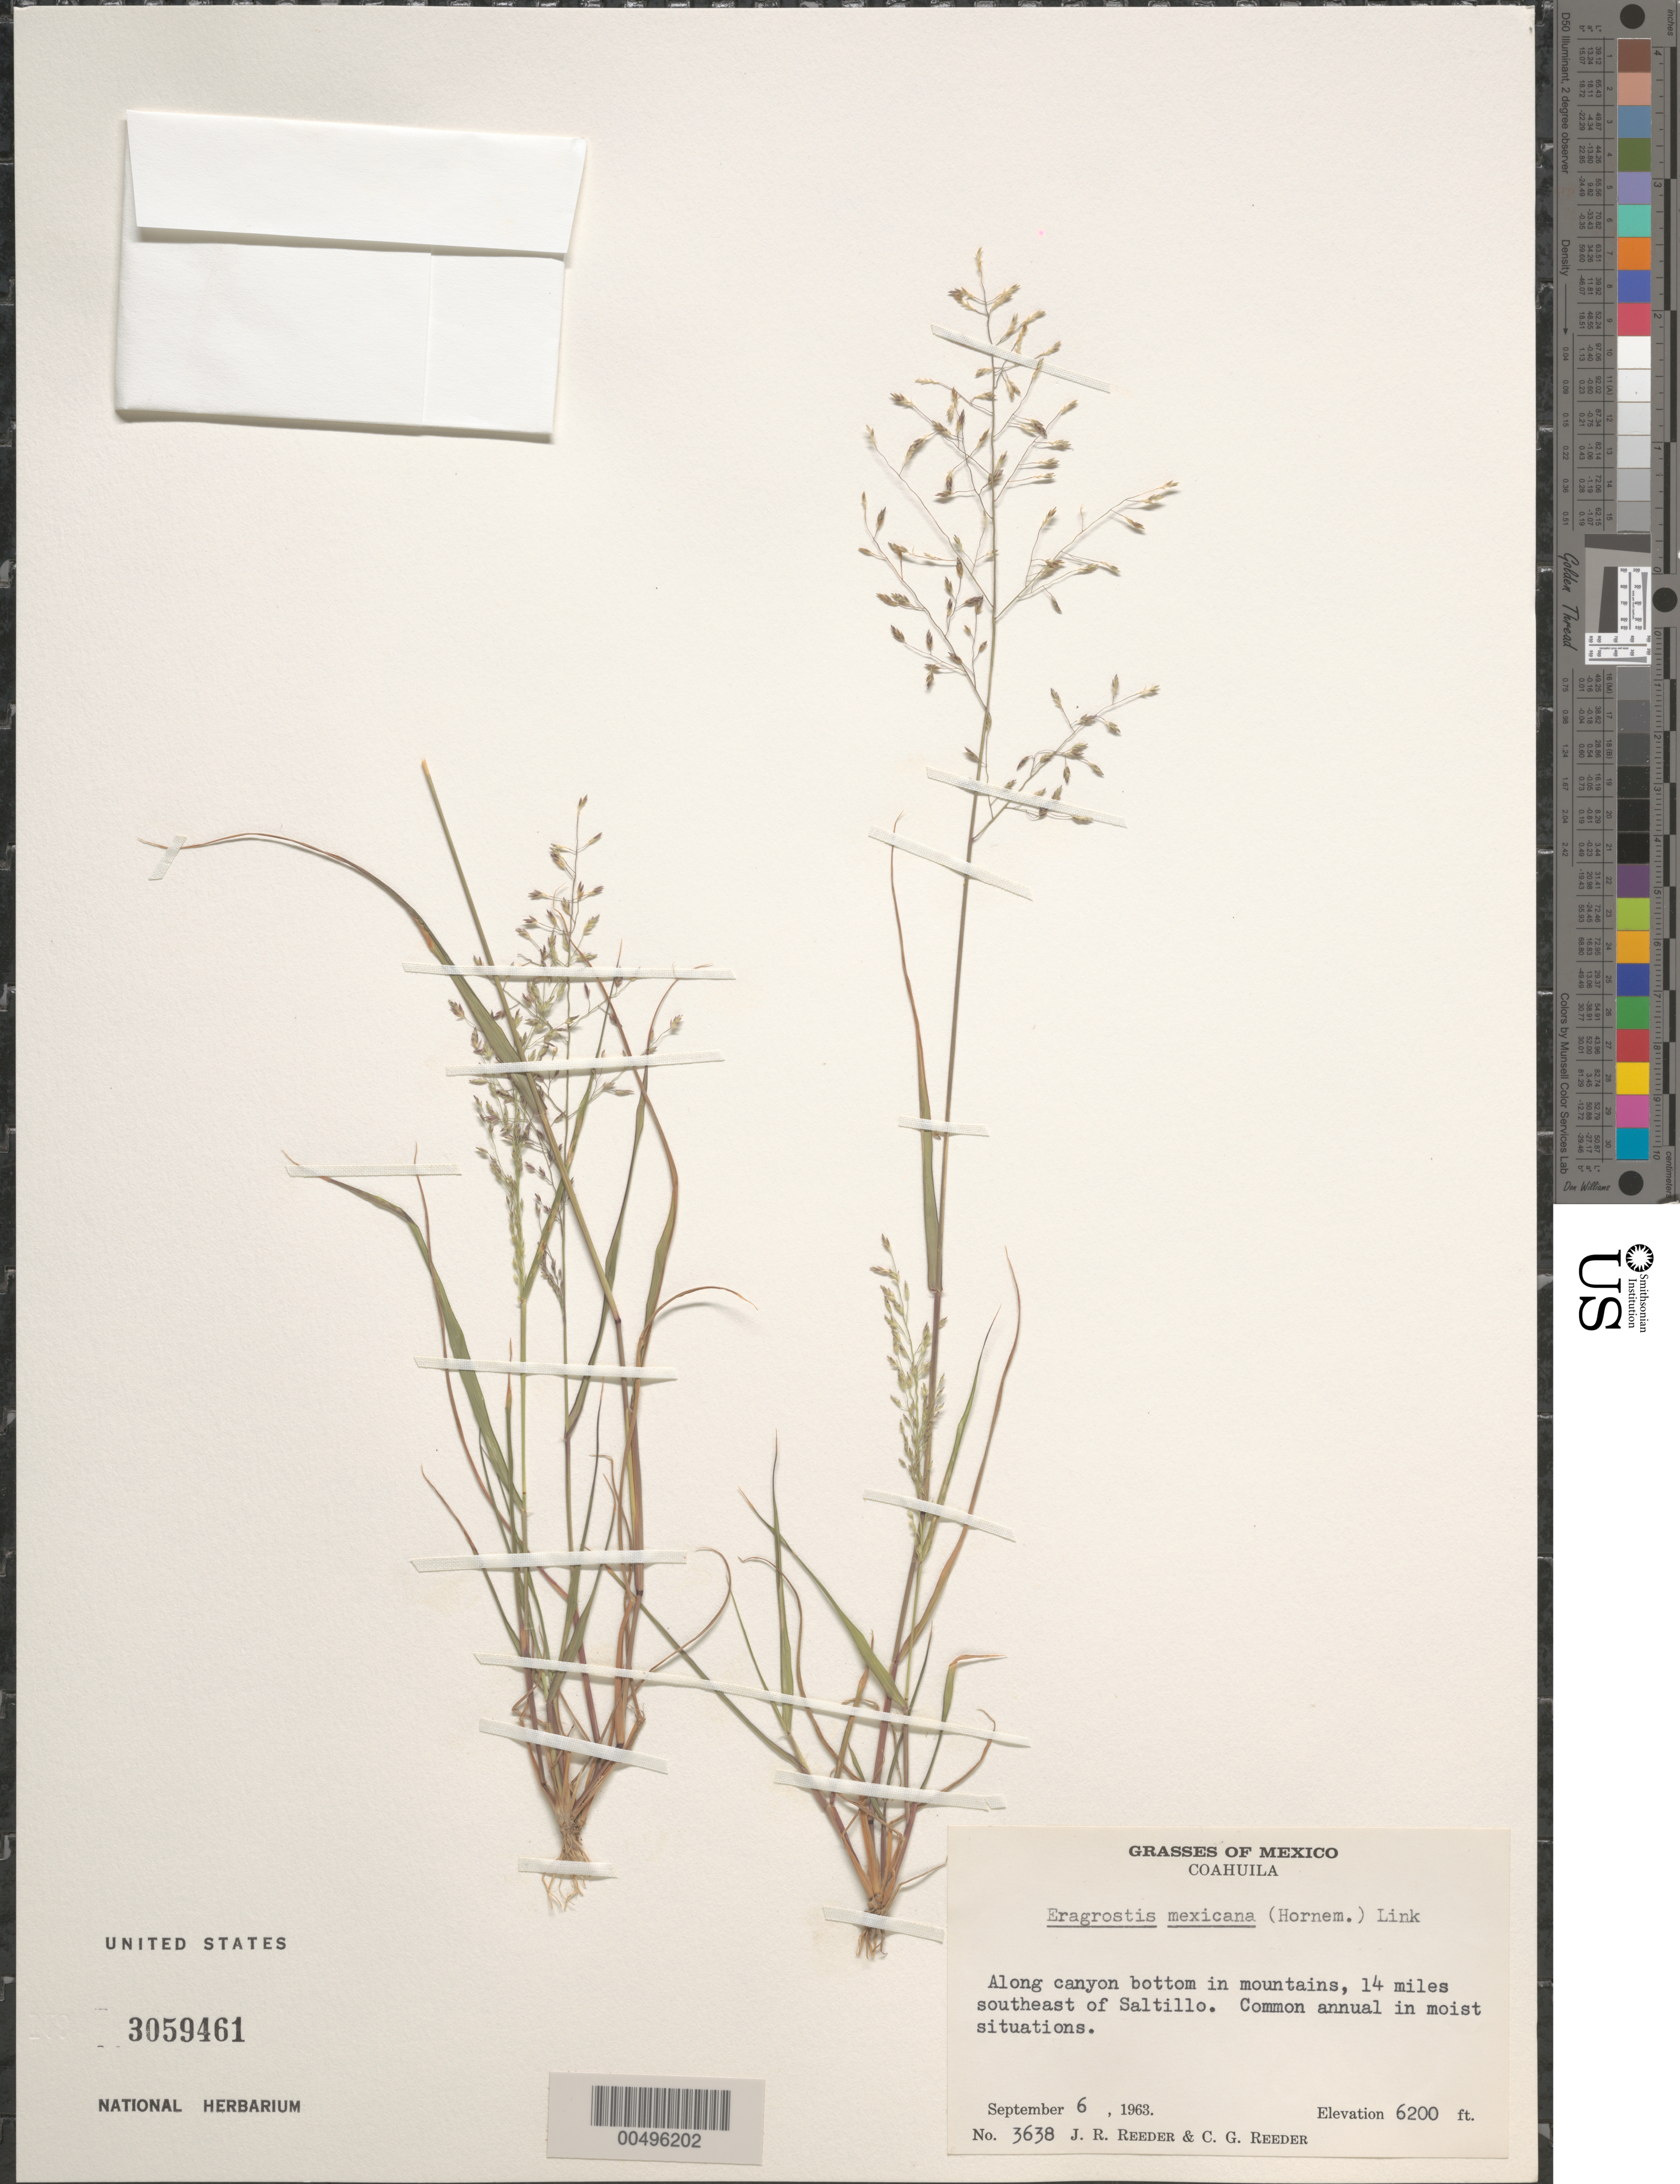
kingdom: Plantae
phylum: Tracheophyta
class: Liliopsida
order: Poales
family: Poaceae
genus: Eragrostis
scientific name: Eragrostis mexicana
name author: (Hornem.) Link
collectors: J. R. Reeder & C. G. Reeder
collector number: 3638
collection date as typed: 6 Sep 1963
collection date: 1963-09-06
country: Mexico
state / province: Coahuila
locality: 14 mi SE of Saltillo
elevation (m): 1890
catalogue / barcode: US 3059461